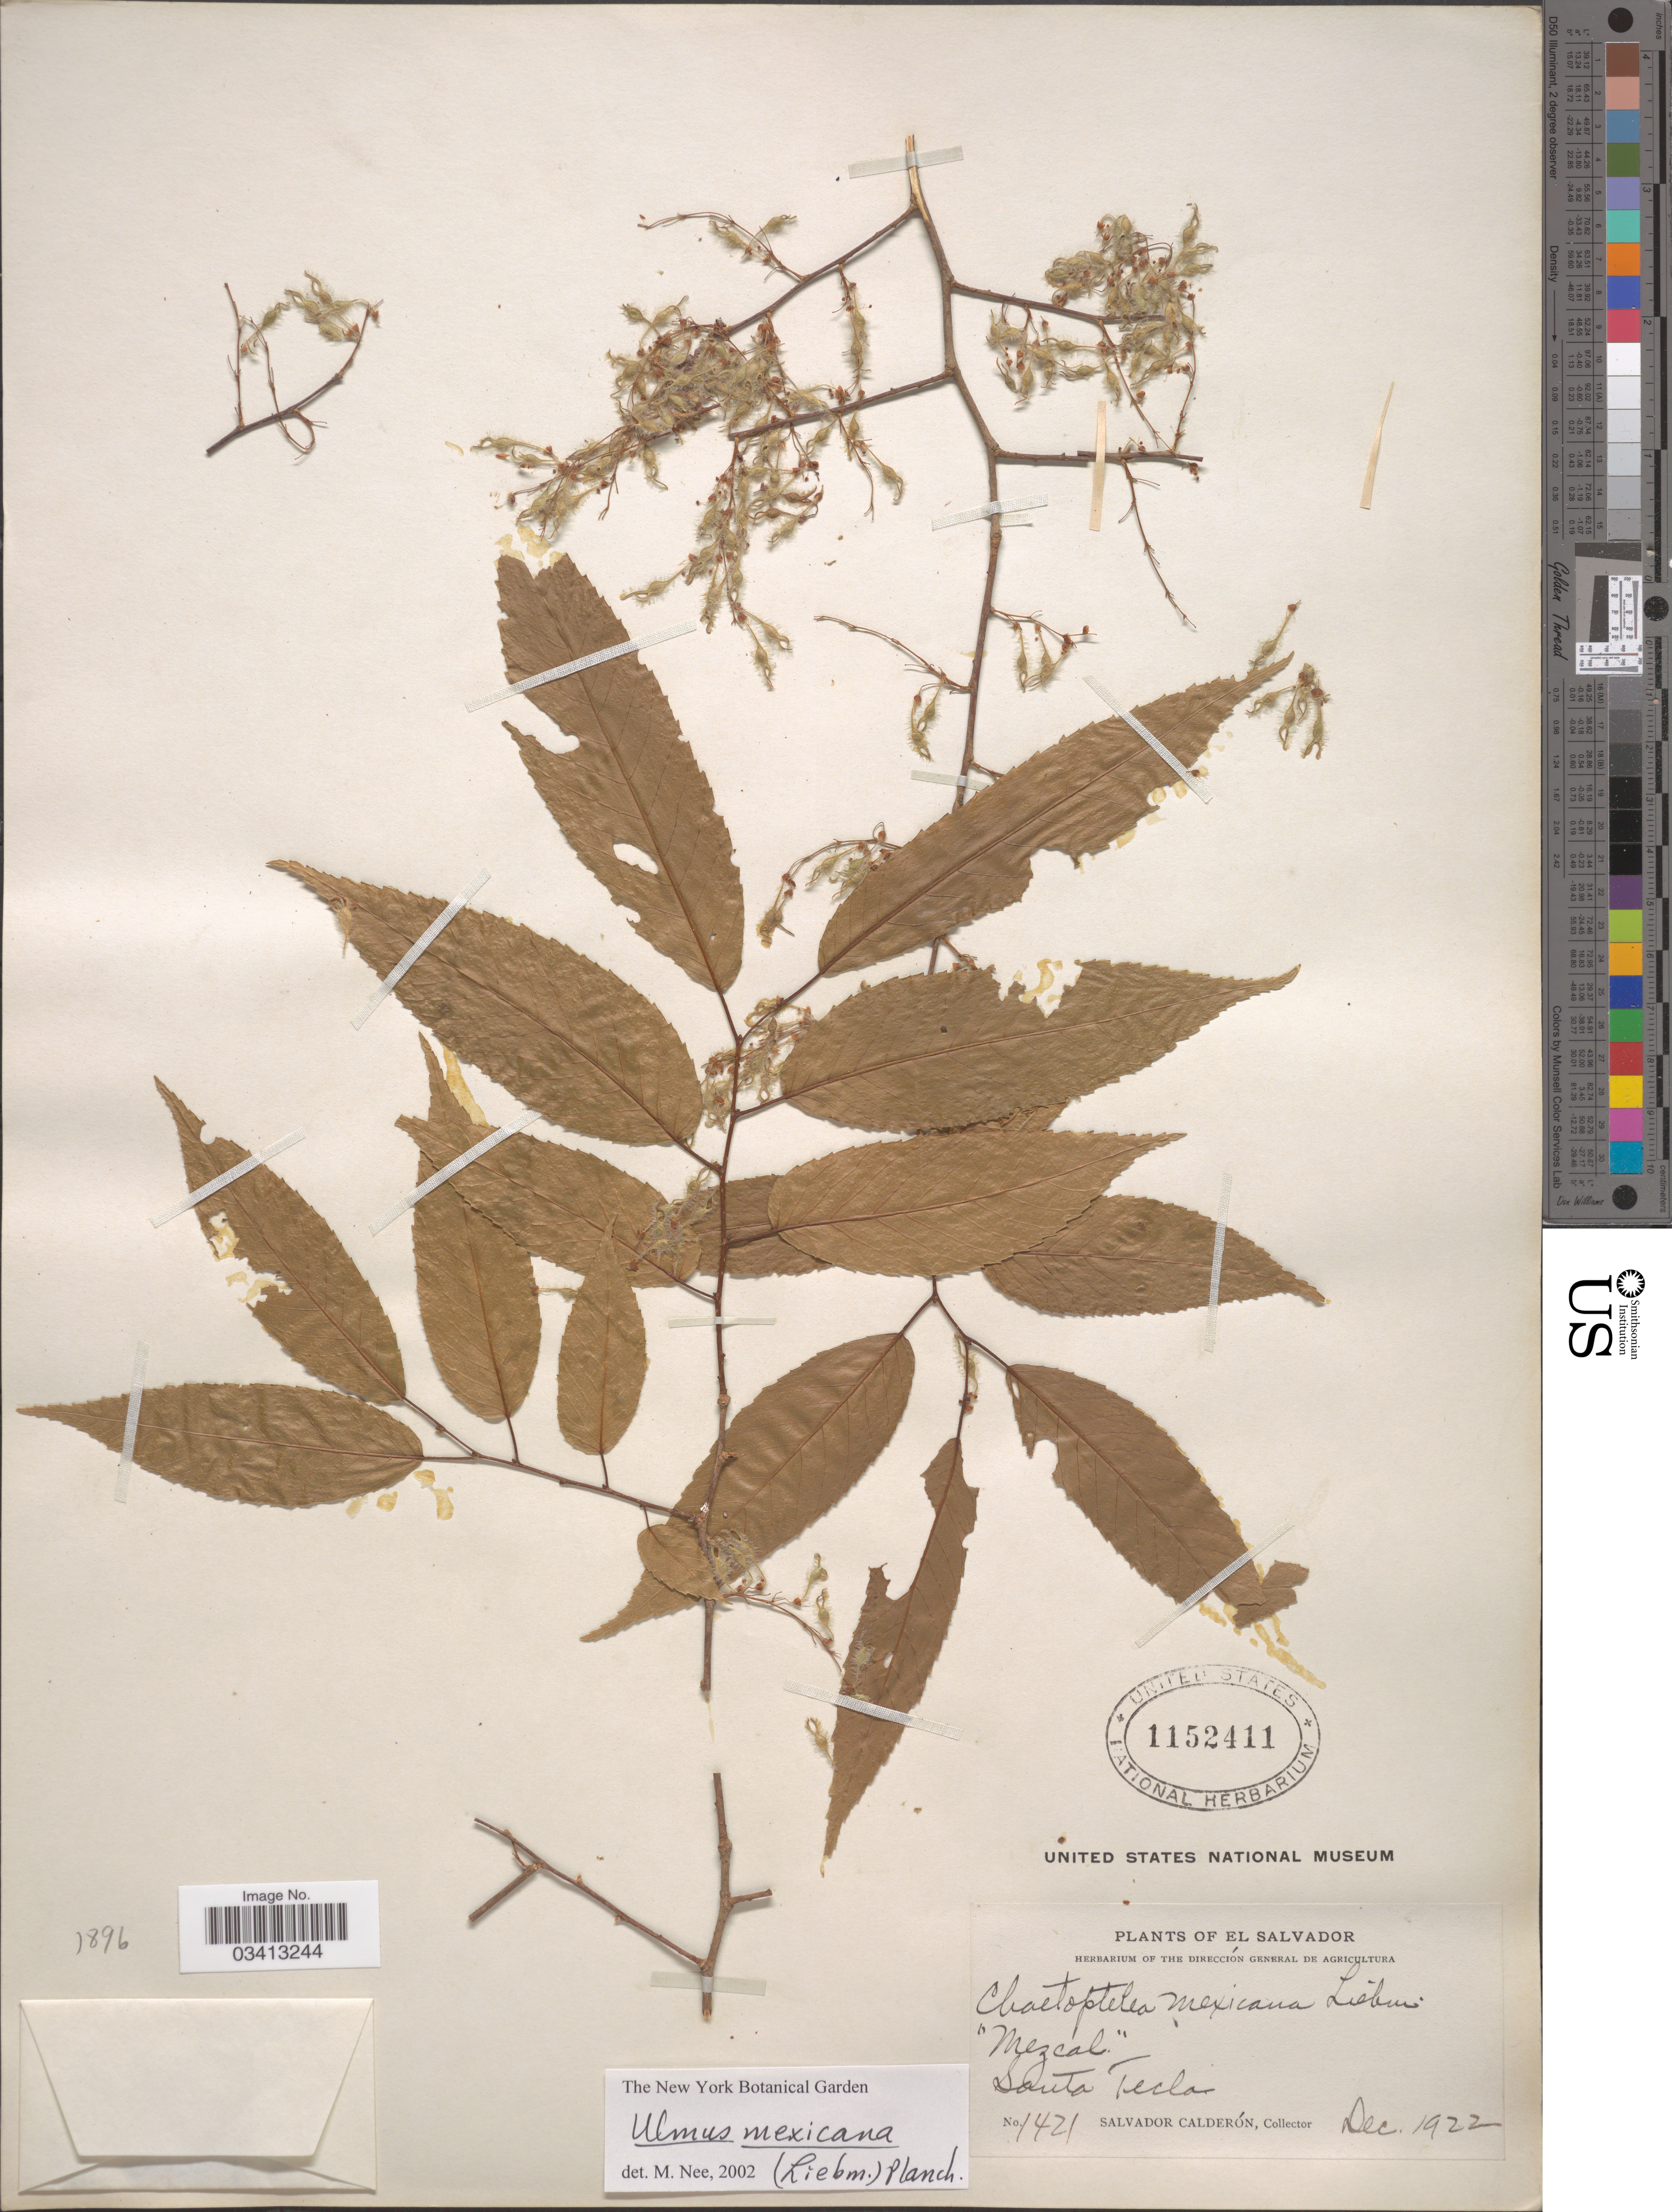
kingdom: Plantae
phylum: Tracheophyta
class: Magnoliopsida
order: Rosales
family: Ulmaceae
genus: Ulmus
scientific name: Ulmus mexicana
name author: (Liebm.) Planch.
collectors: S. Calderón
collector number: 1421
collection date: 1922-12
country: El Salvador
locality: Santa Tecla.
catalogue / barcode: US 1152411